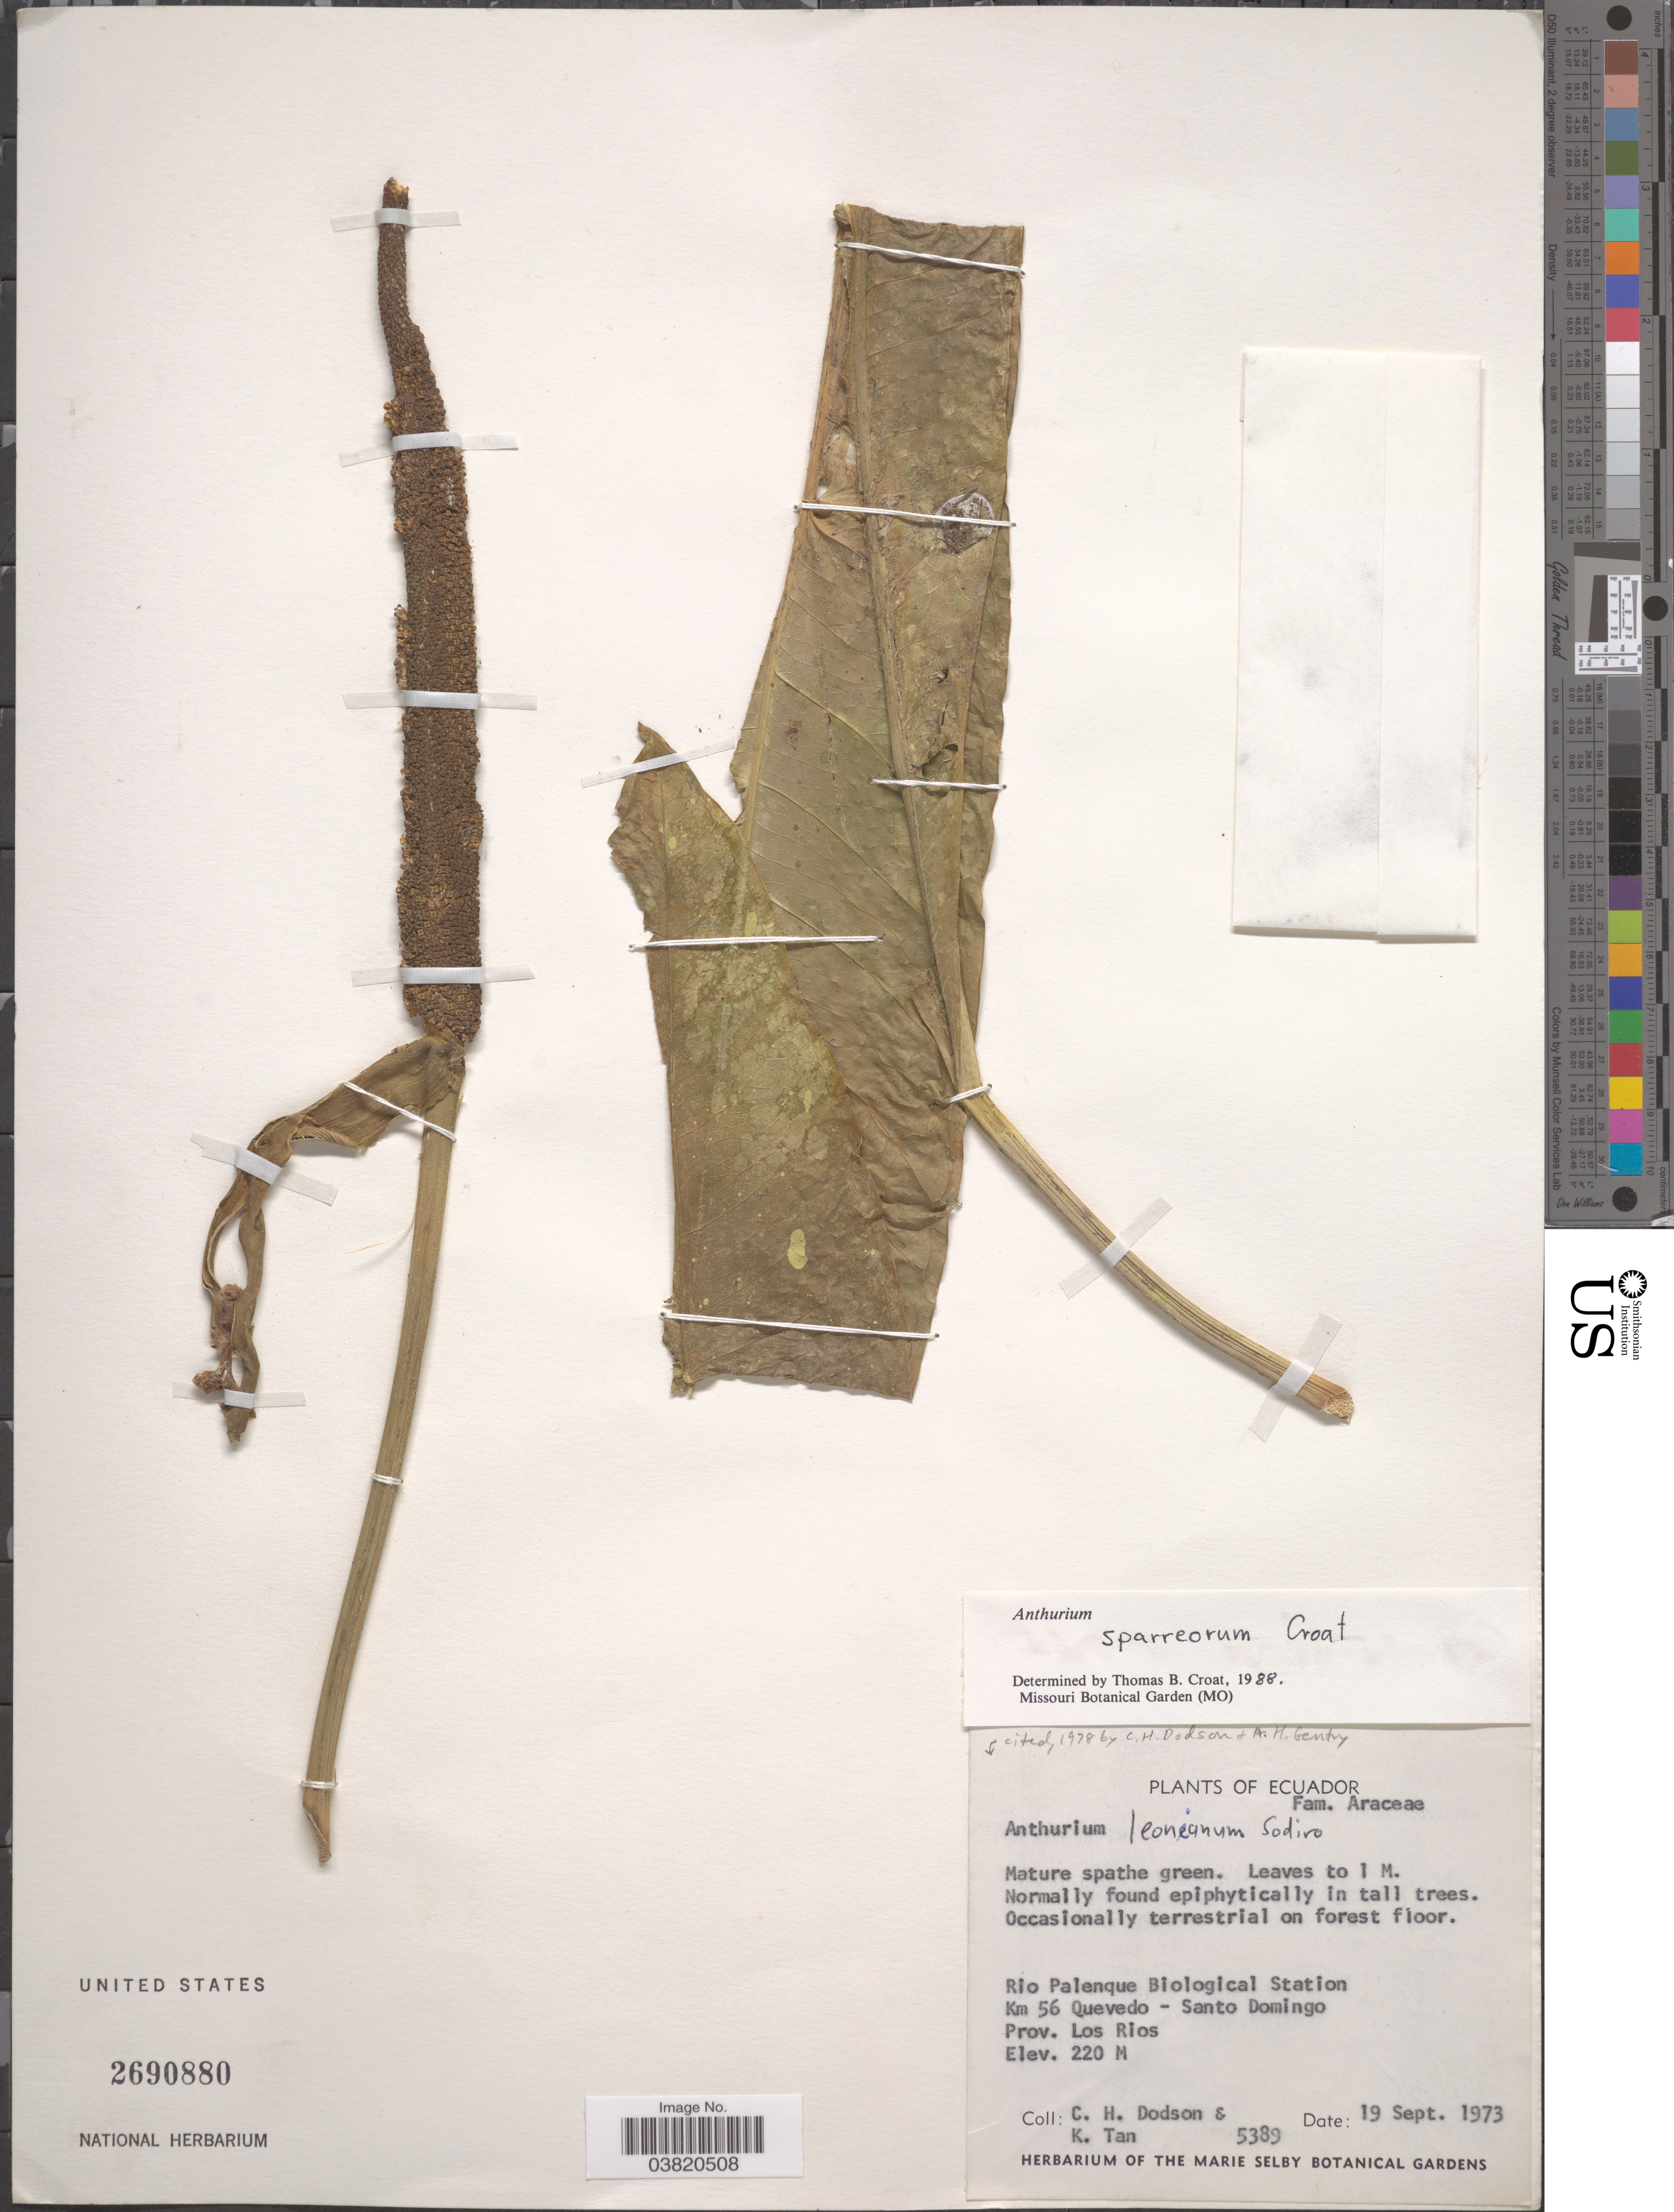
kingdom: Plantae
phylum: Tracheophyta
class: Liliopsida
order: Alismatales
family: Araceae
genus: Anthurium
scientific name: Anthurium sparreorum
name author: Croat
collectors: C. H. Dodson & K. Tan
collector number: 5389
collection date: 1973-09-19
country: Ecuador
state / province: Los Ríos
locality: Rio Palenque Biological Station. Km 56 Quevedo- Santo Domingo.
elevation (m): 220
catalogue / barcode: US 2690880